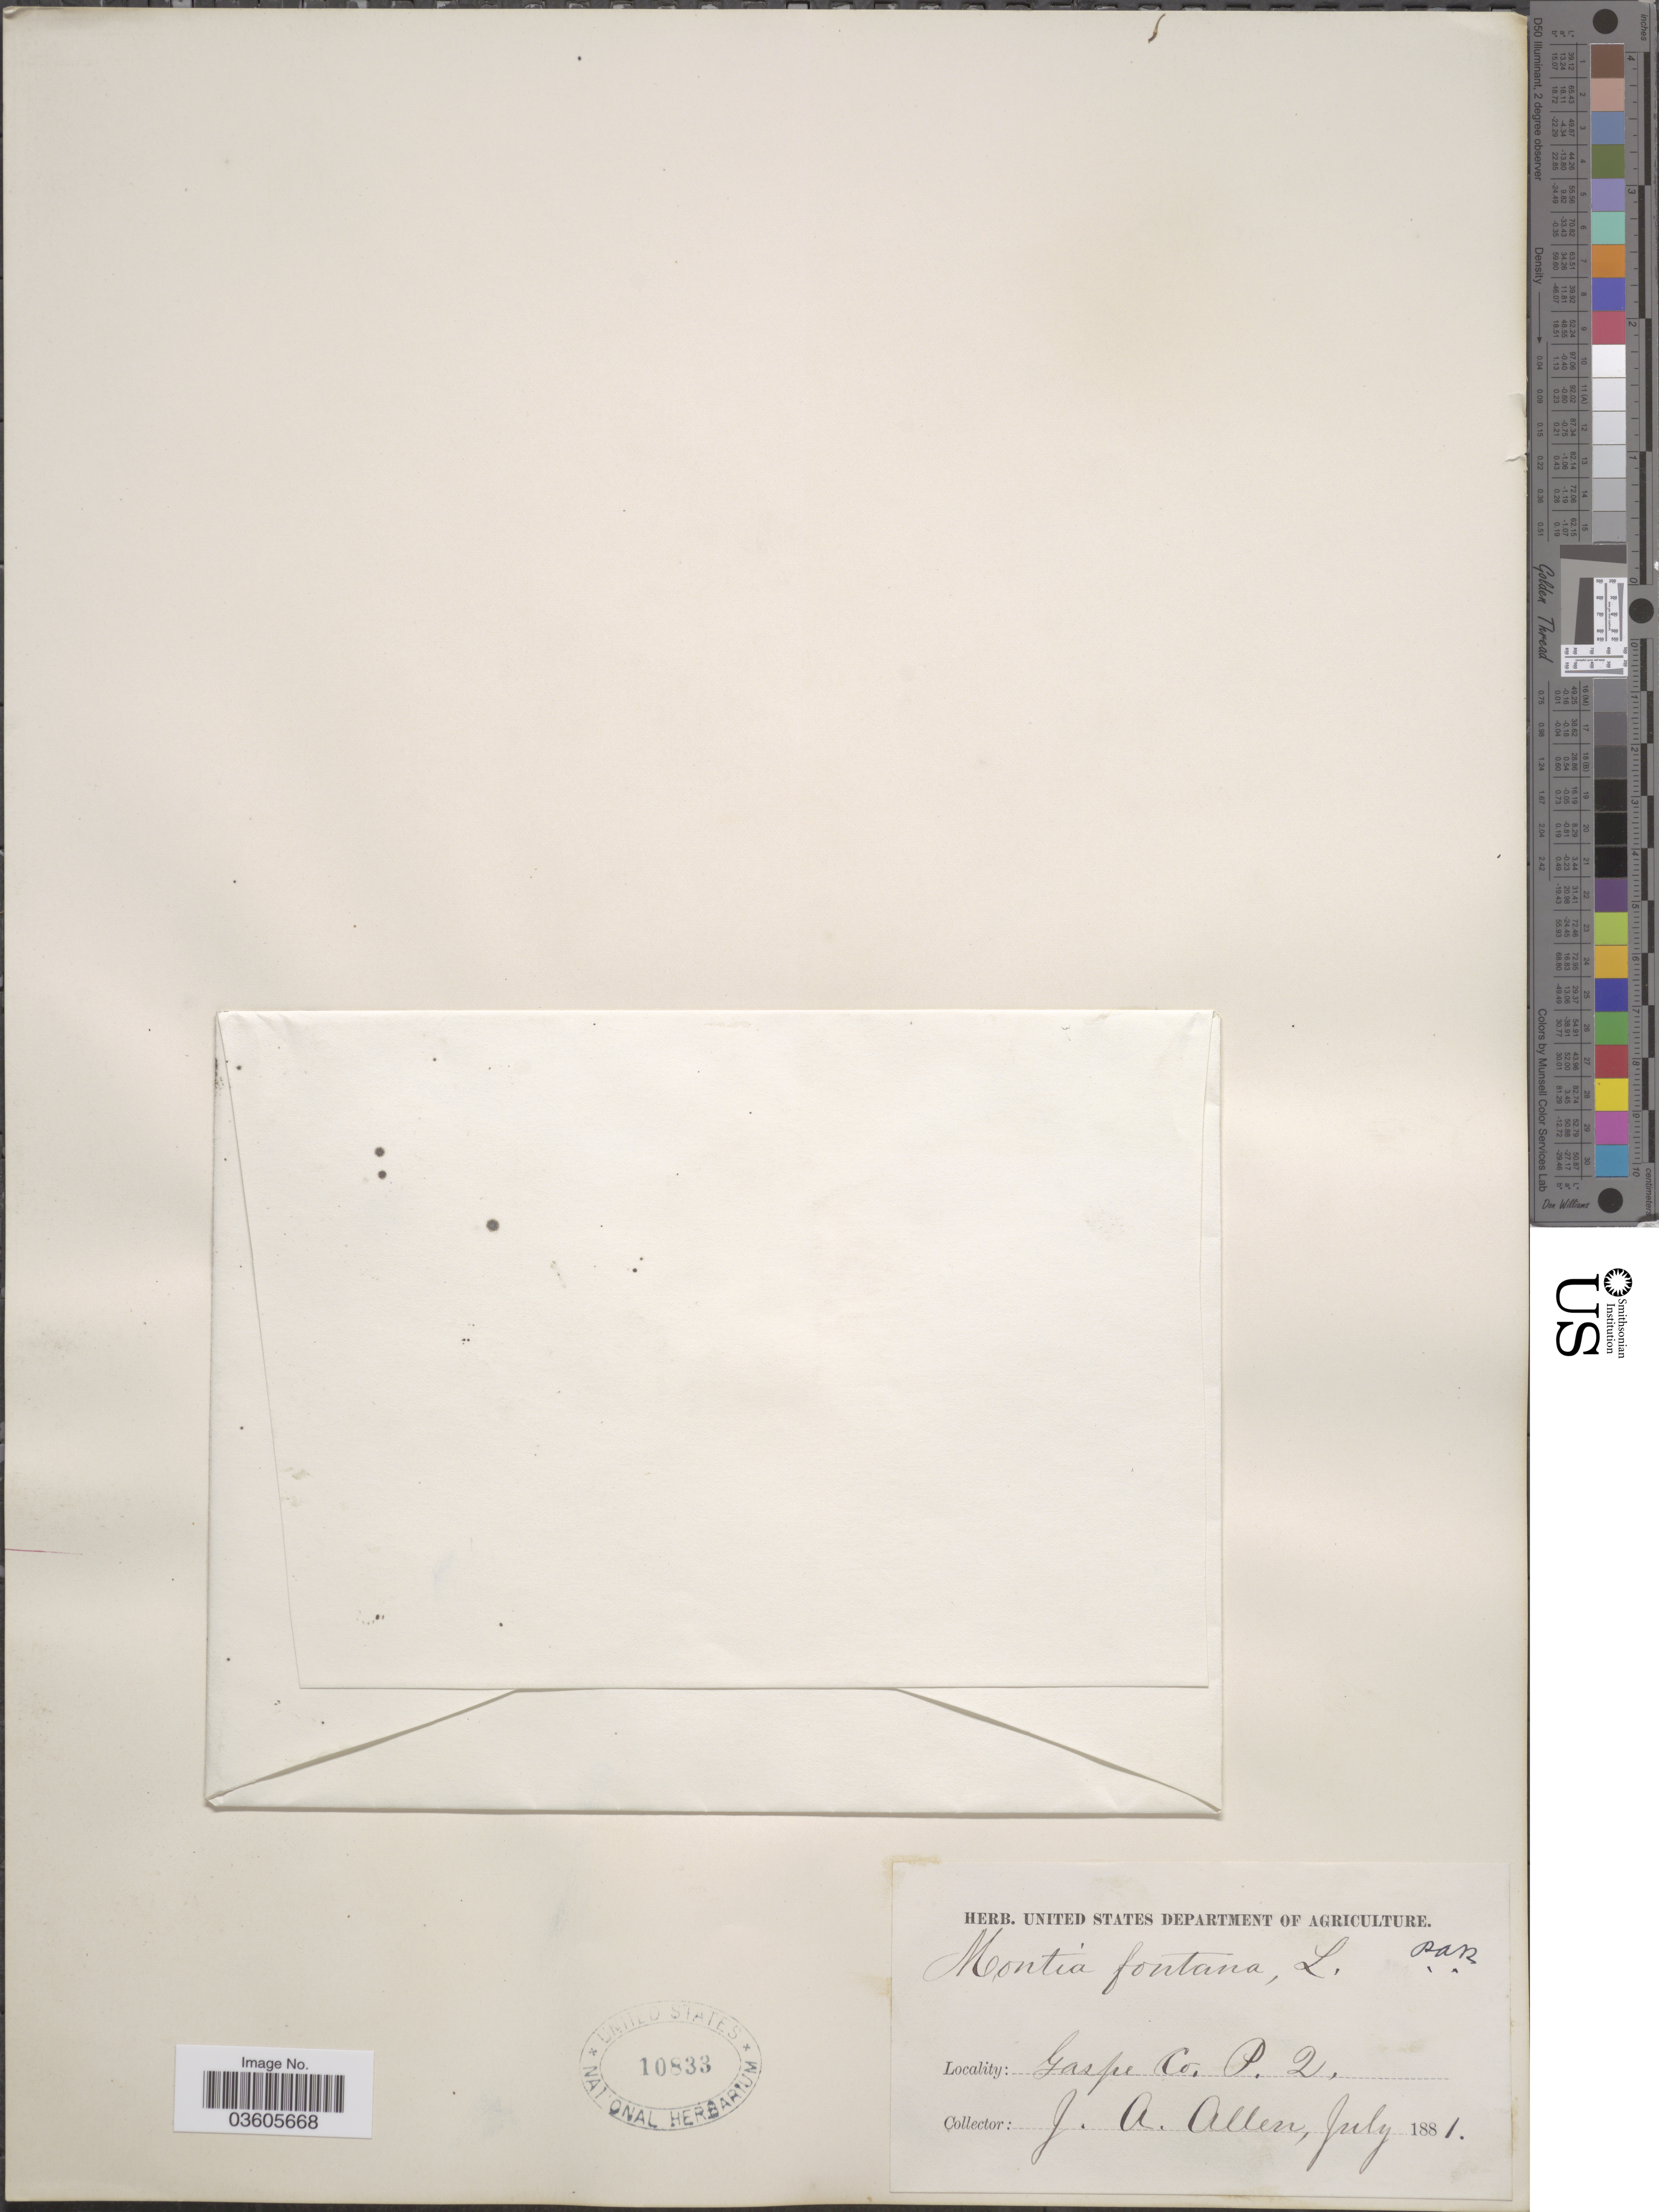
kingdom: Plantae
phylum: Tracheophyta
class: Magnoliopsida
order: Caryophyllales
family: Montiaceae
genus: Montia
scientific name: Montia fontana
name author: L.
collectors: J. Allen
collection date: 1881-07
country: Canada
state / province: Quebec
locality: Gaspe Co. P. Q.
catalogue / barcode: US 10833